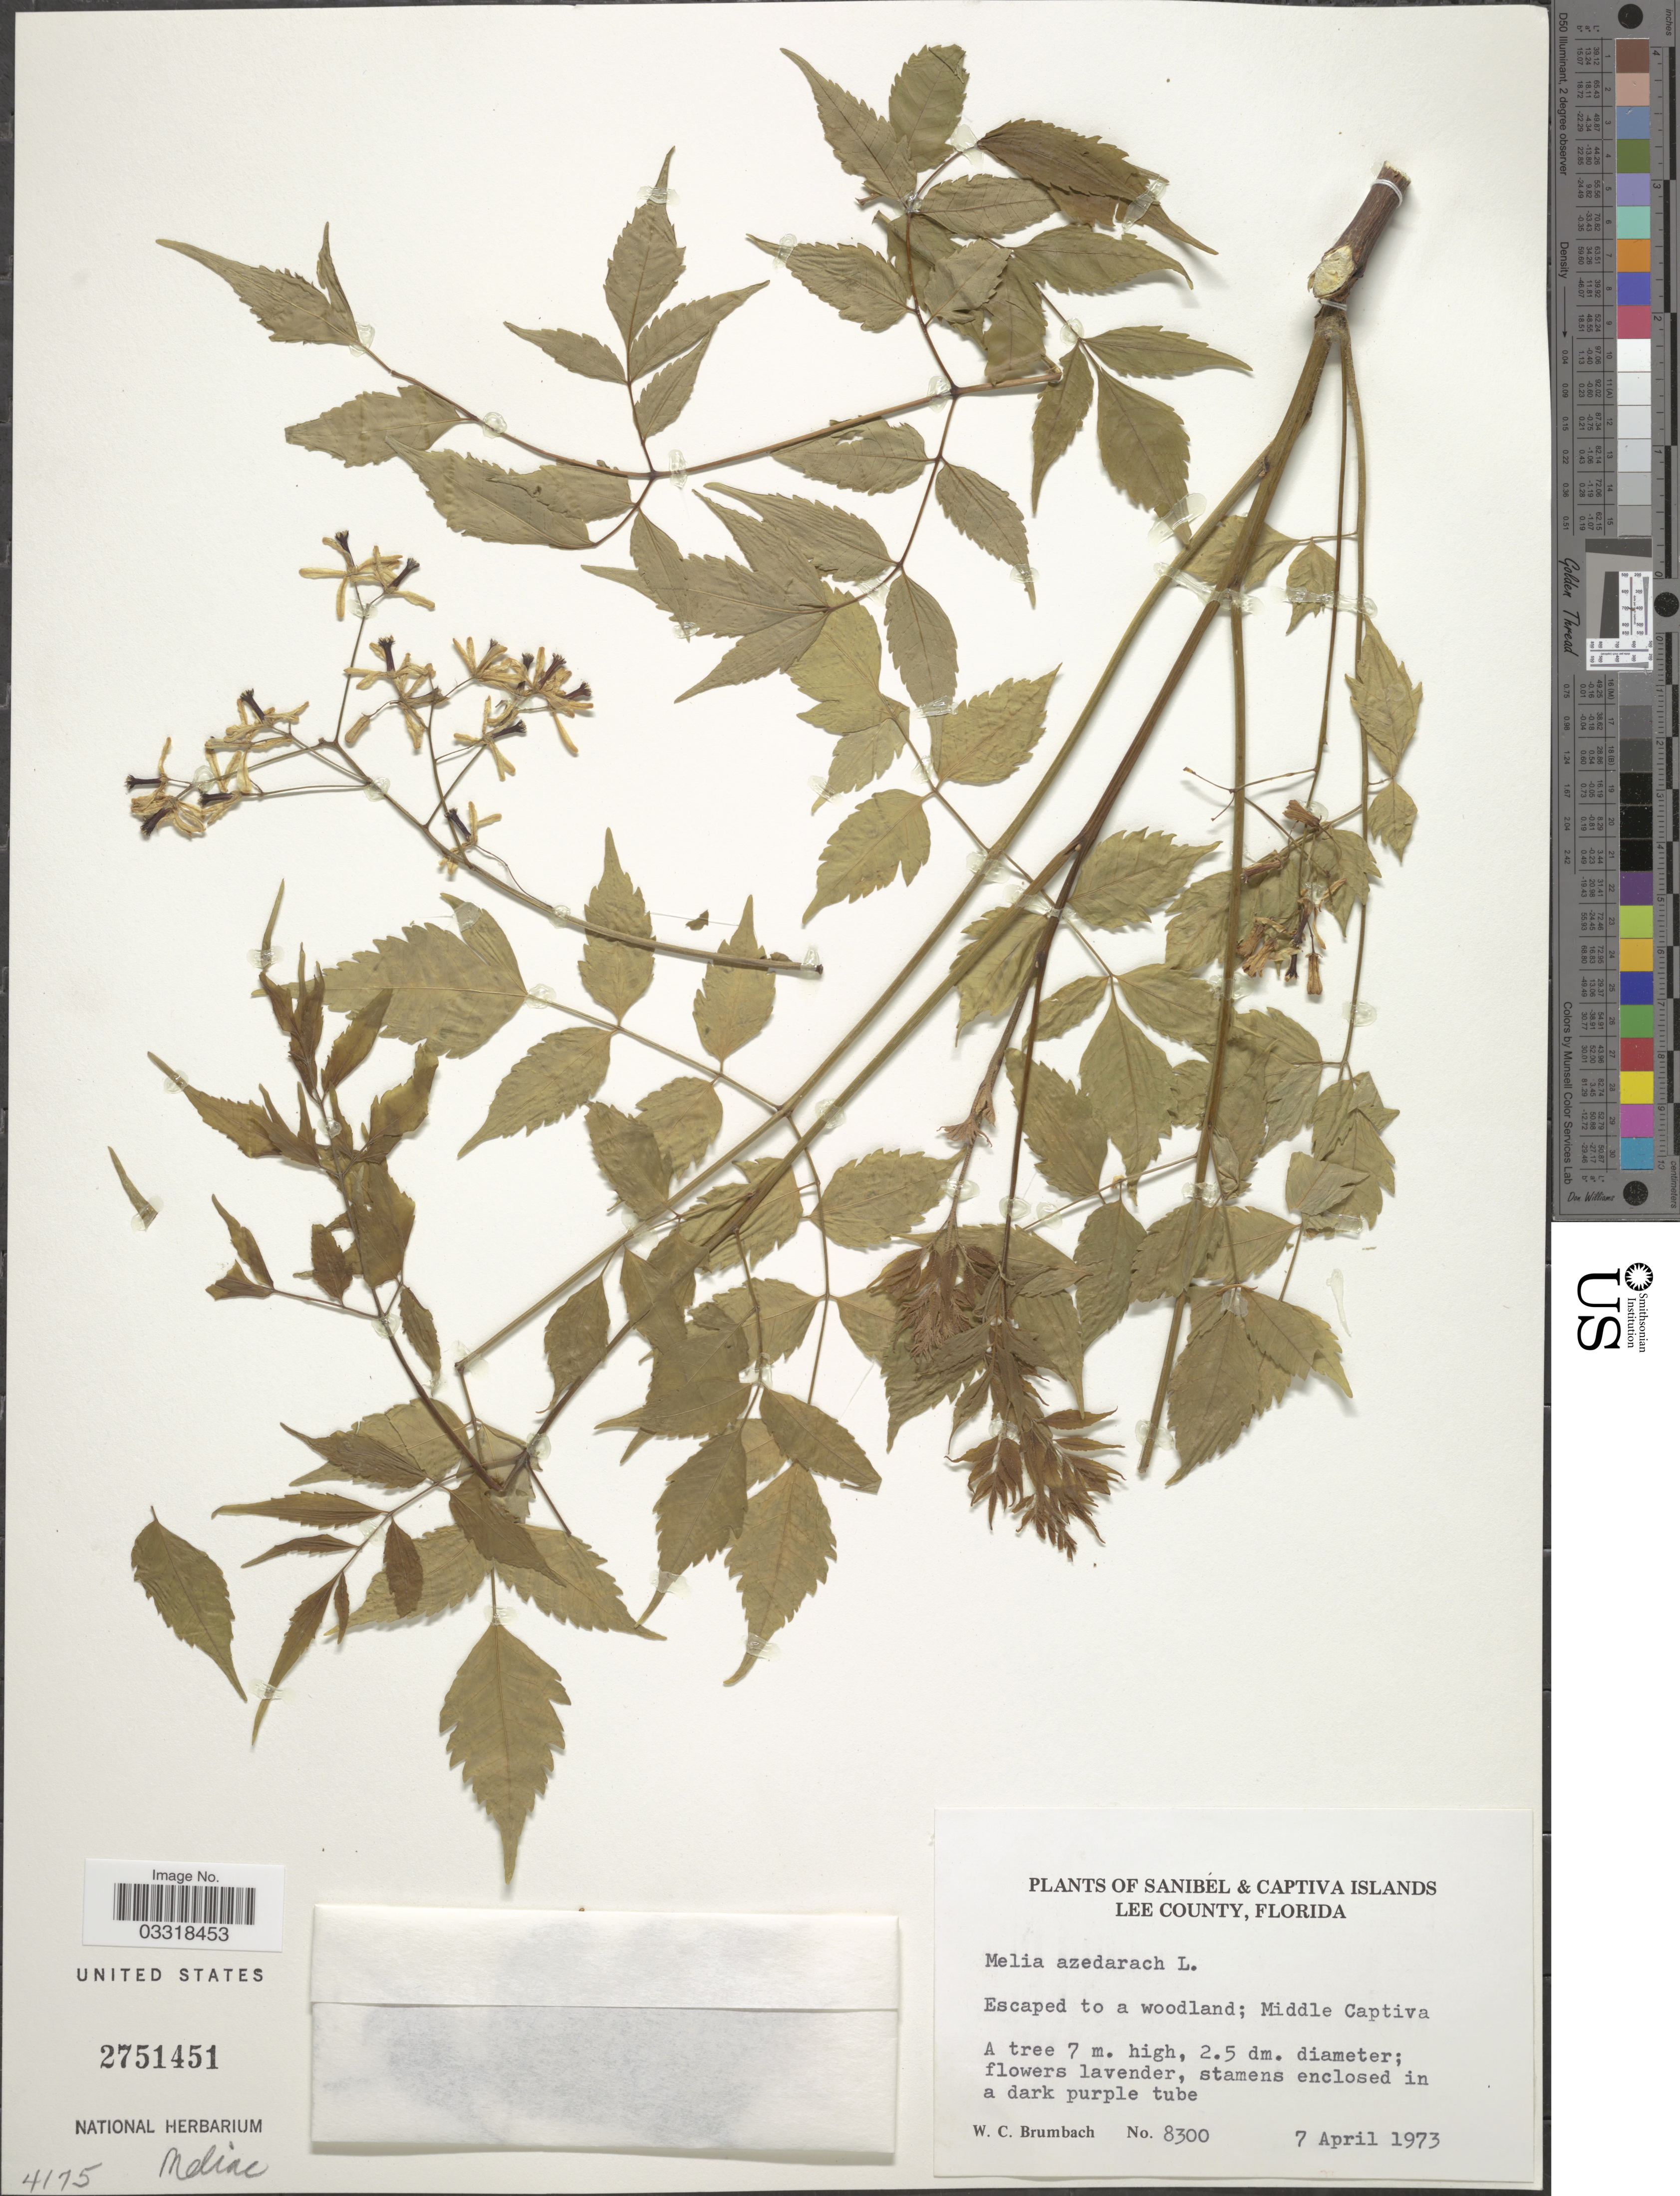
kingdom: Plantae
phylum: Tracheophyta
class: Magnoliopsida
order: Sapindales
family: Meliaceae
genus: Melia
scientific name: Melia azedarach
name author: L.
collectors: W. C. Brumbach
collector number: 8300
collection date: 1973-04-07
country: United States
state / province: Florida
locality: Captiva Island. Lee County. Middle Captiva.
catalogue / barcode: US 2751451